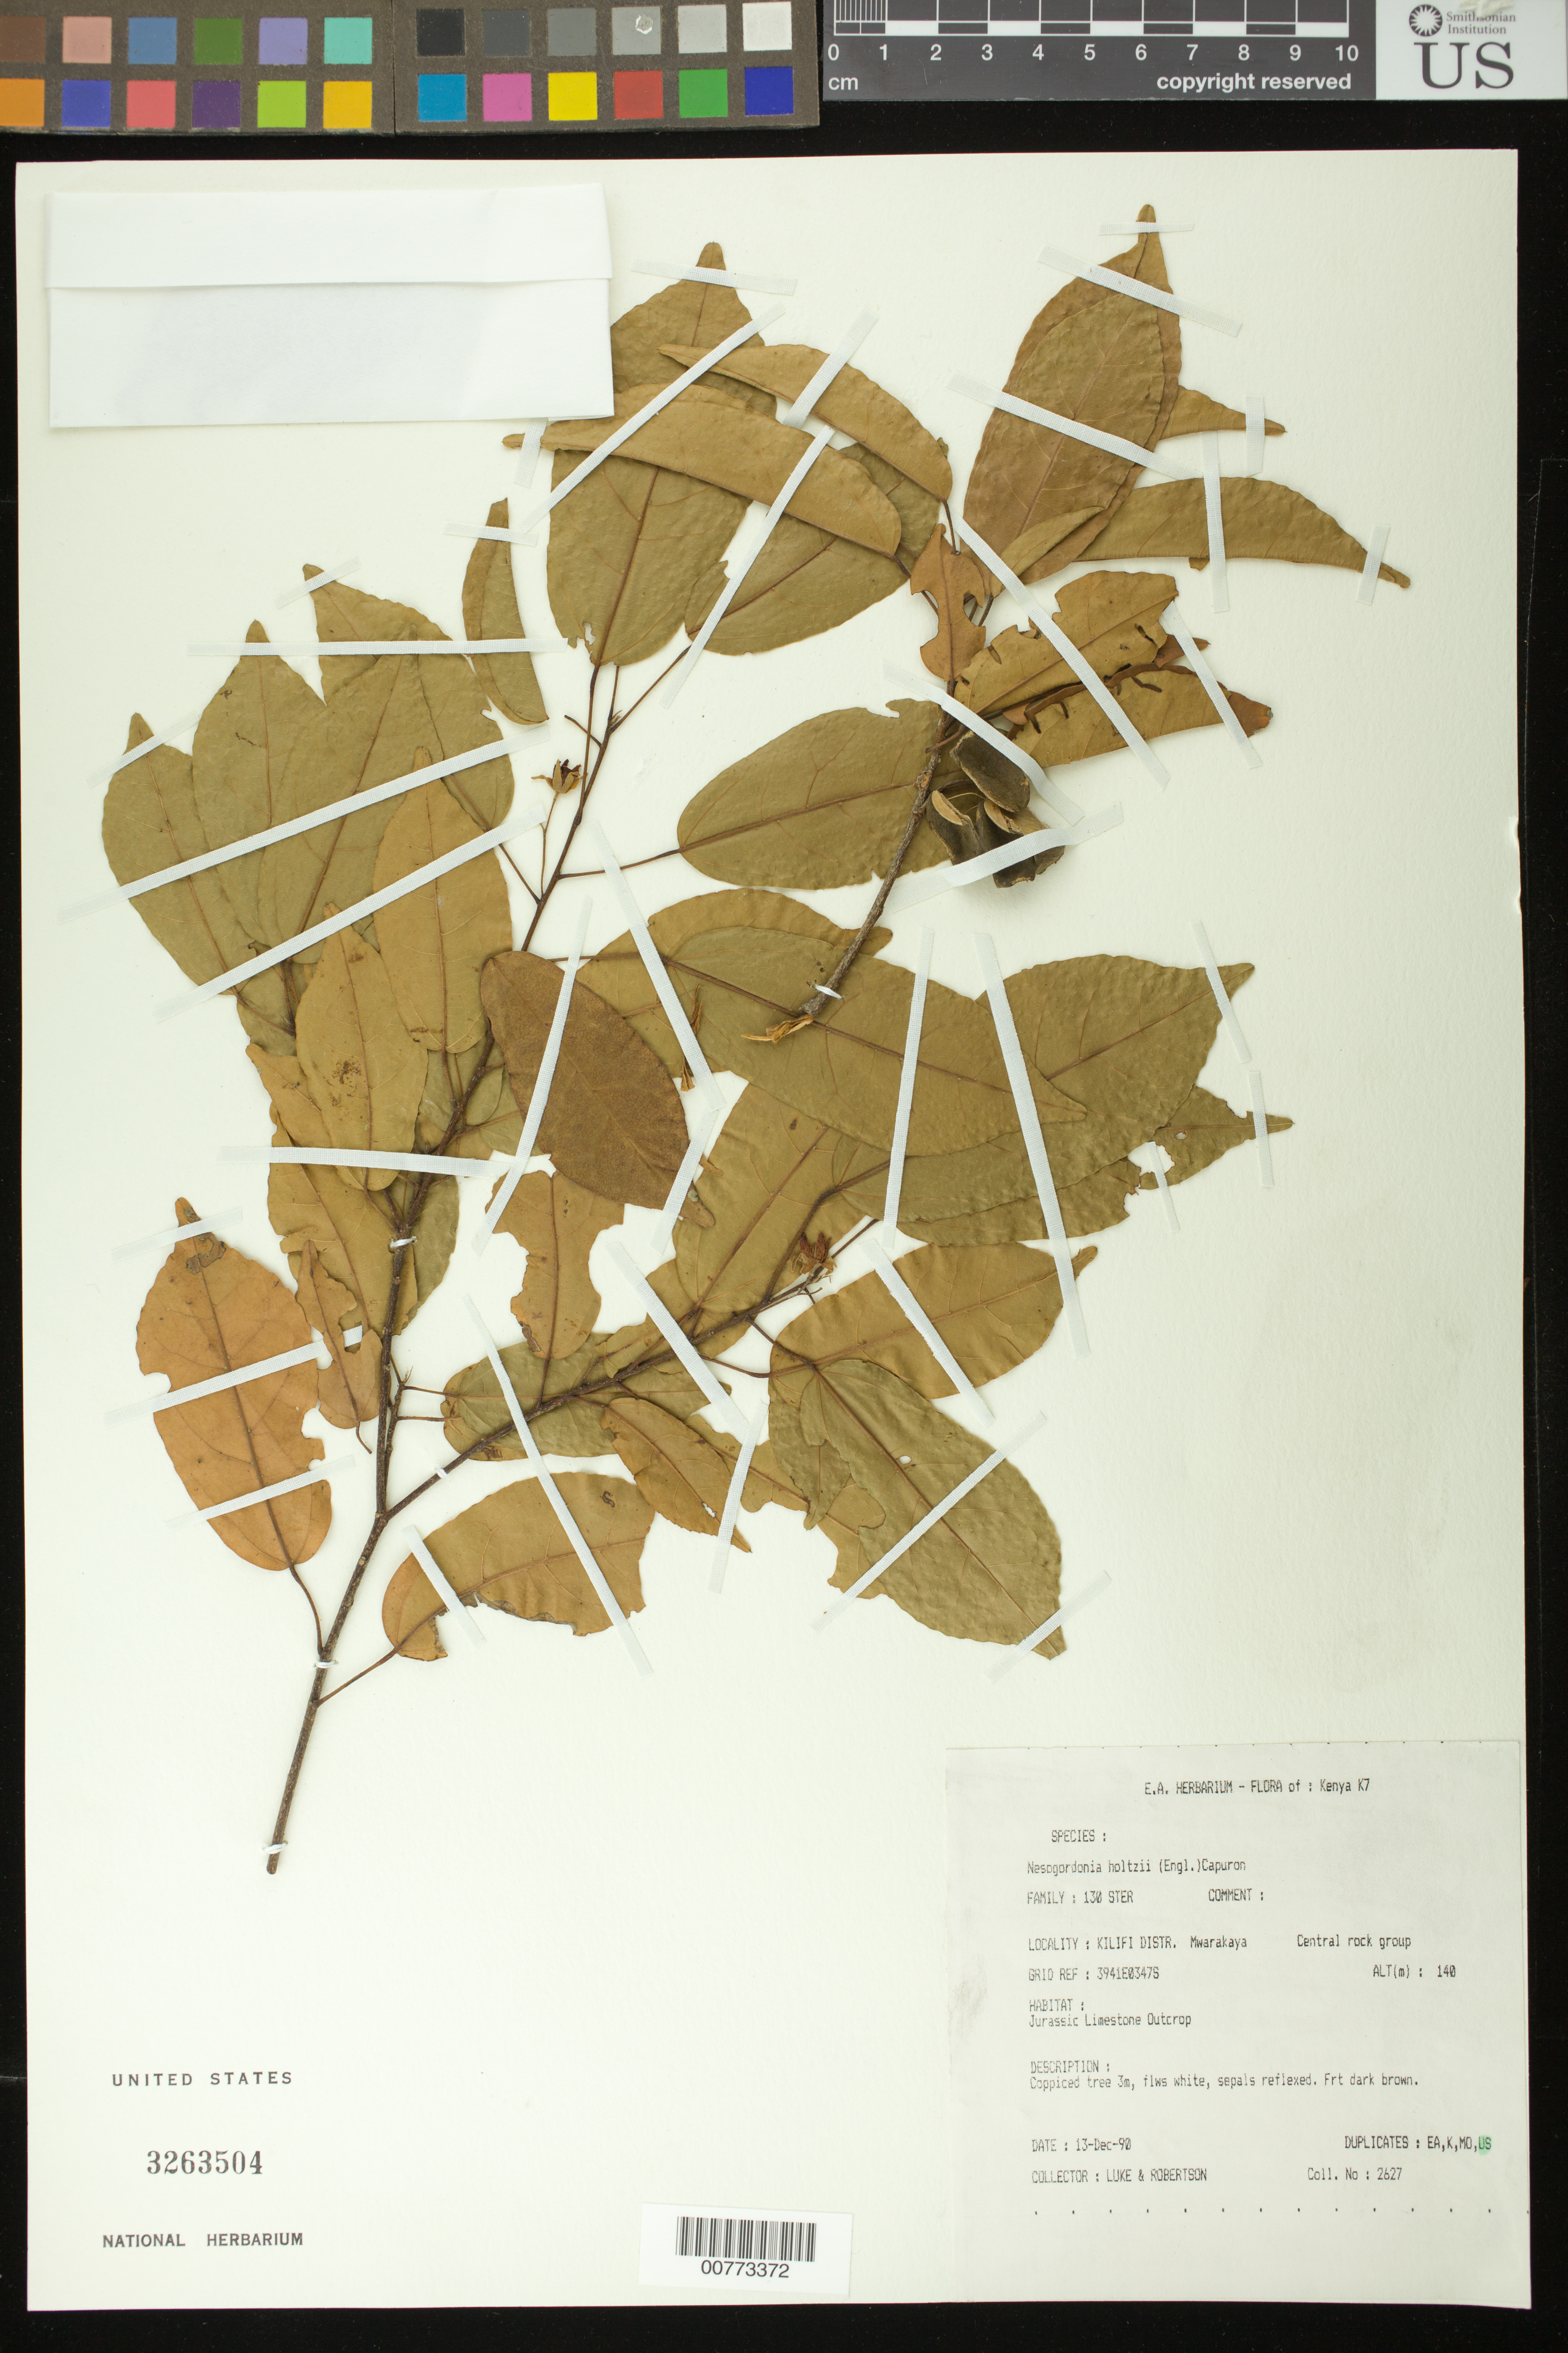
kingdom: Plantae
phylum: Tracheophyta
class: Magnoliopsida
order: Malvales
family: Malvaceae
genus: Nesogordonia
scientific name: Nesogordonia holtzii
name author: (Engl.) Capuron ex L.C. Barnett & Dorr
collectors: -- Luke & -. Robertson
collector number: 2627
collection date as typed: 13 Dec 1990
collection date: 1990-12-13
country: Tanzania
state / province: Dar es Salaam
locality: Mwarakaya, Central rock group.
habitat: Jurassic limestone outcrop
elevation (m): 140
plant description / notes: EA, K, MO, US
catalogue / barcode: US 3263504